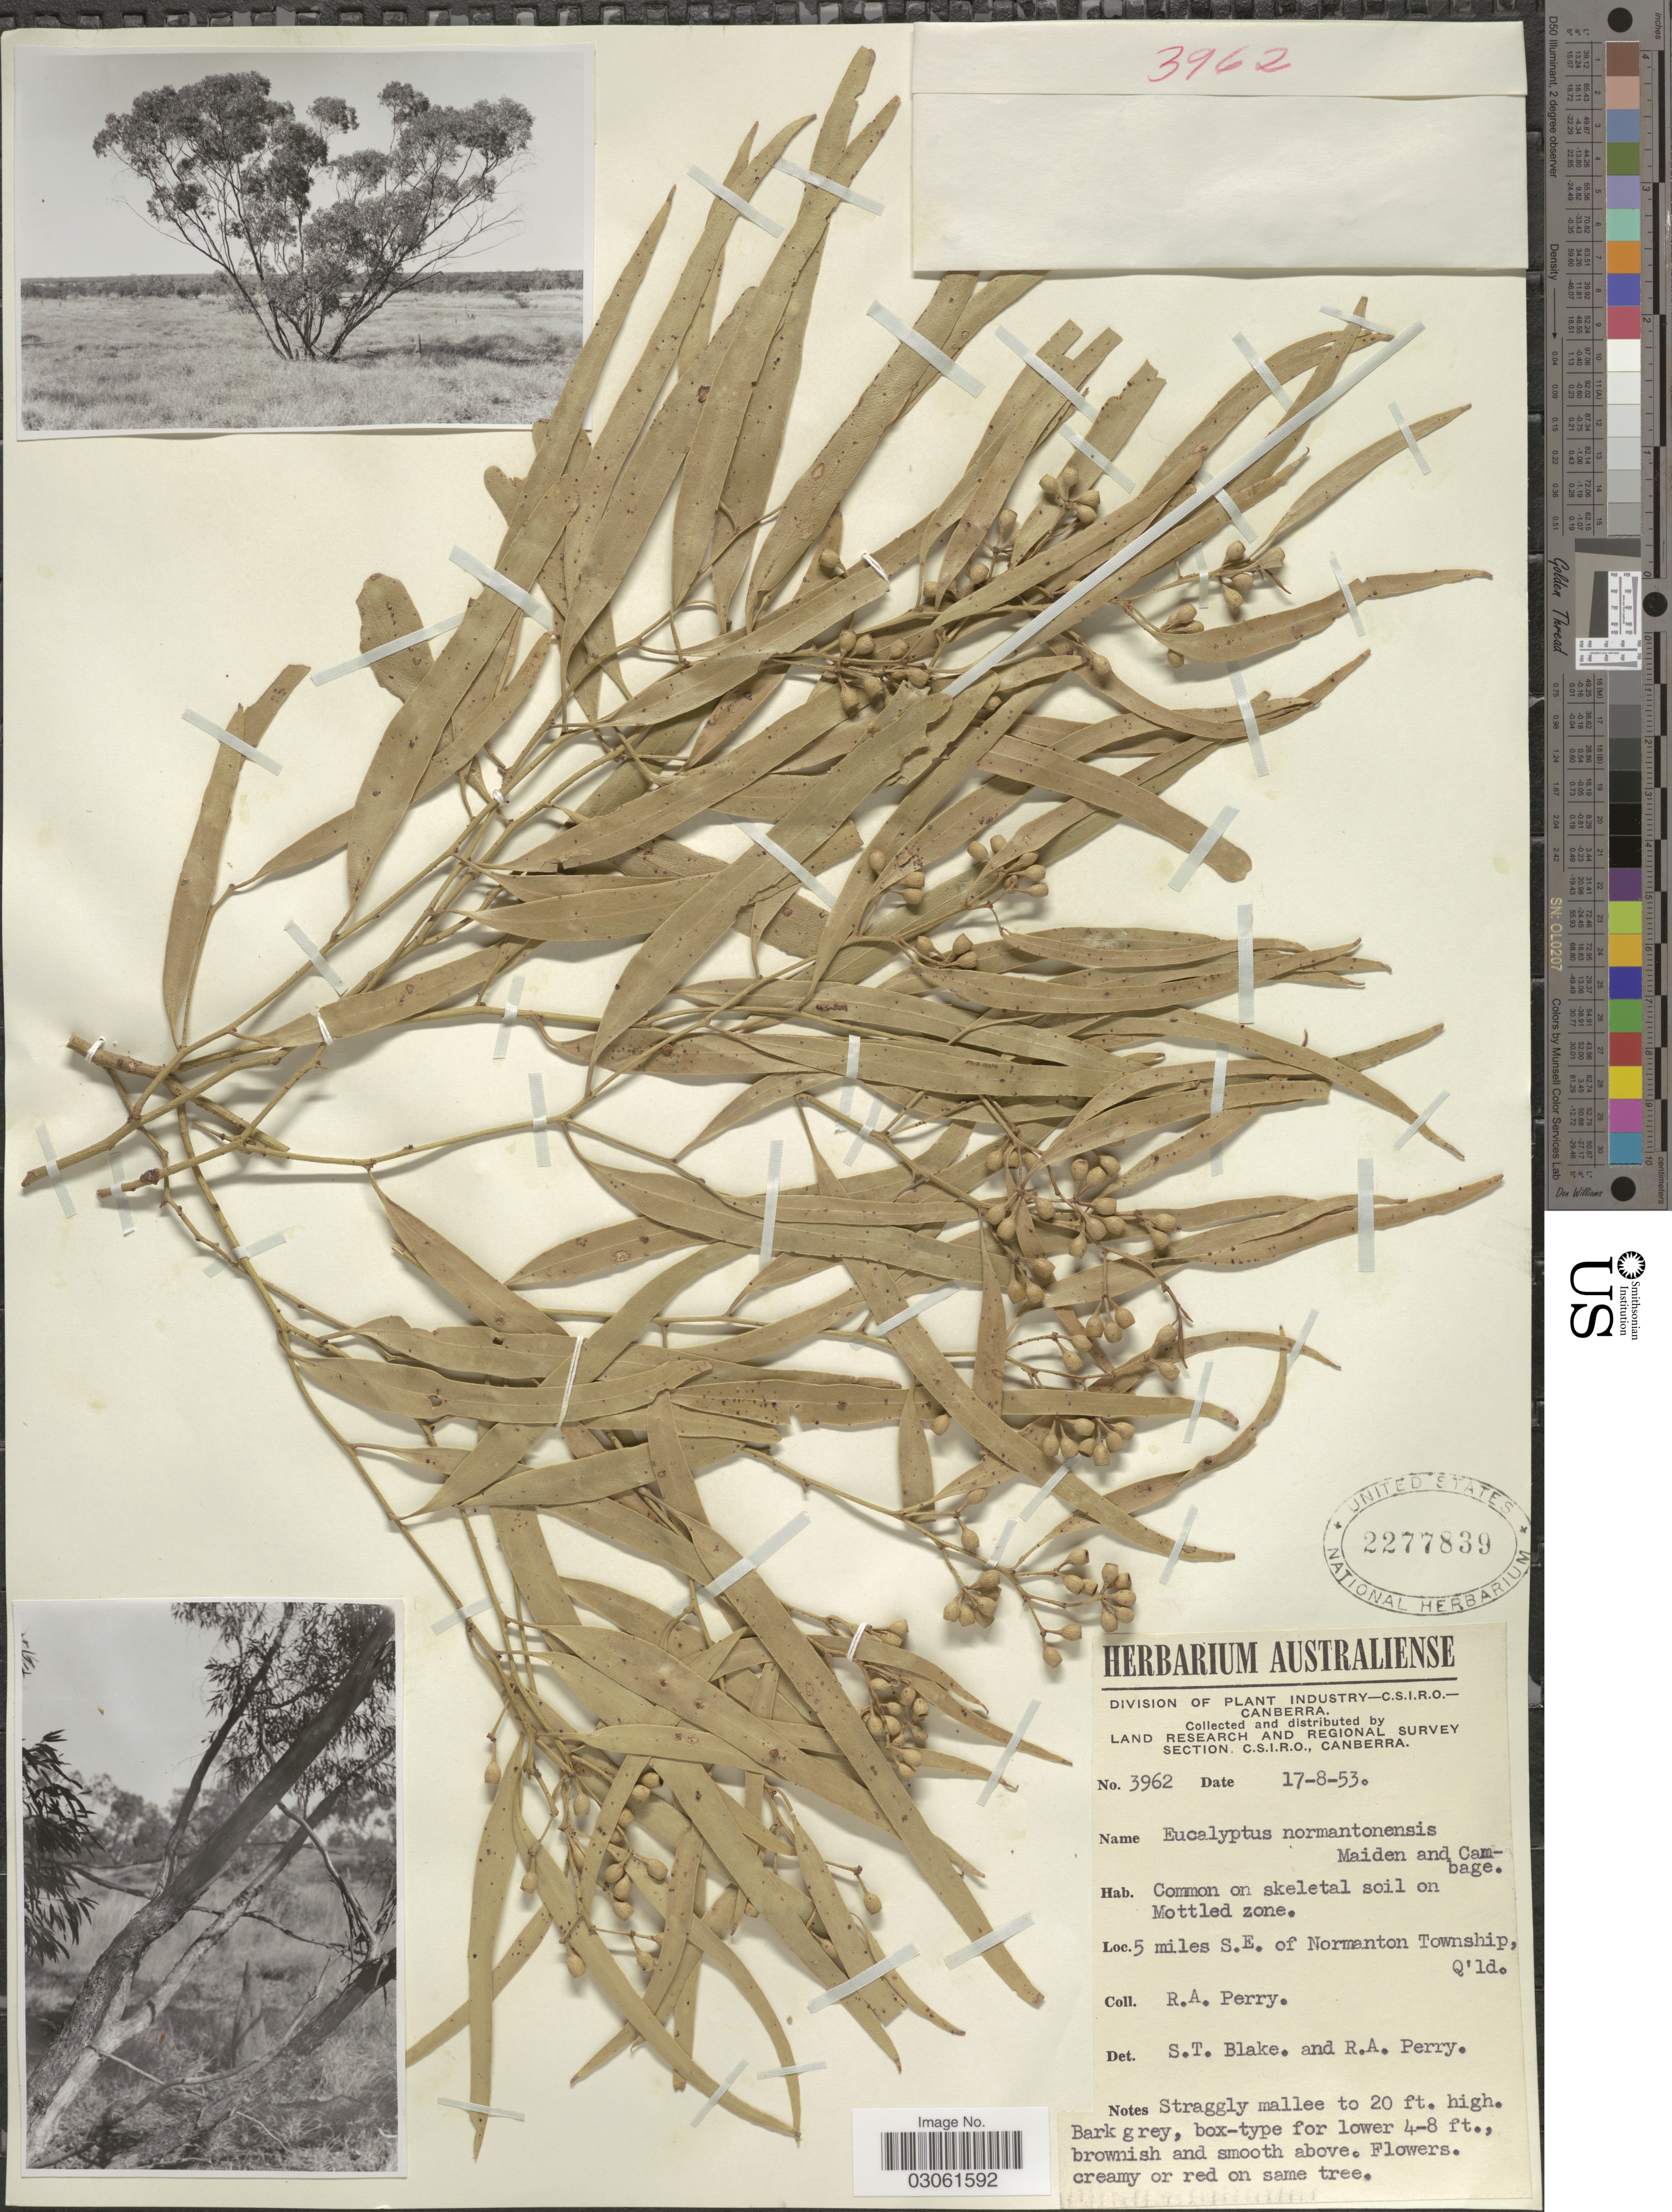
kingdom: Plantae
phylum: Tracheophyta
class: Magnoliopsida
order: Myrtales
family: Myrtaceae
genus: Eucalyptus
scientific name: Eucalyptus normantonensis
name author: Maiden & Cambage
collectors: Perry, R. A.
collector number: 3962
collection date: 1953-08-17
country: Australia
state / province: Queensland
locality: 5 miles S. E. of Normanton Township, Q'ld.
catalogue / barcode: US 2277839